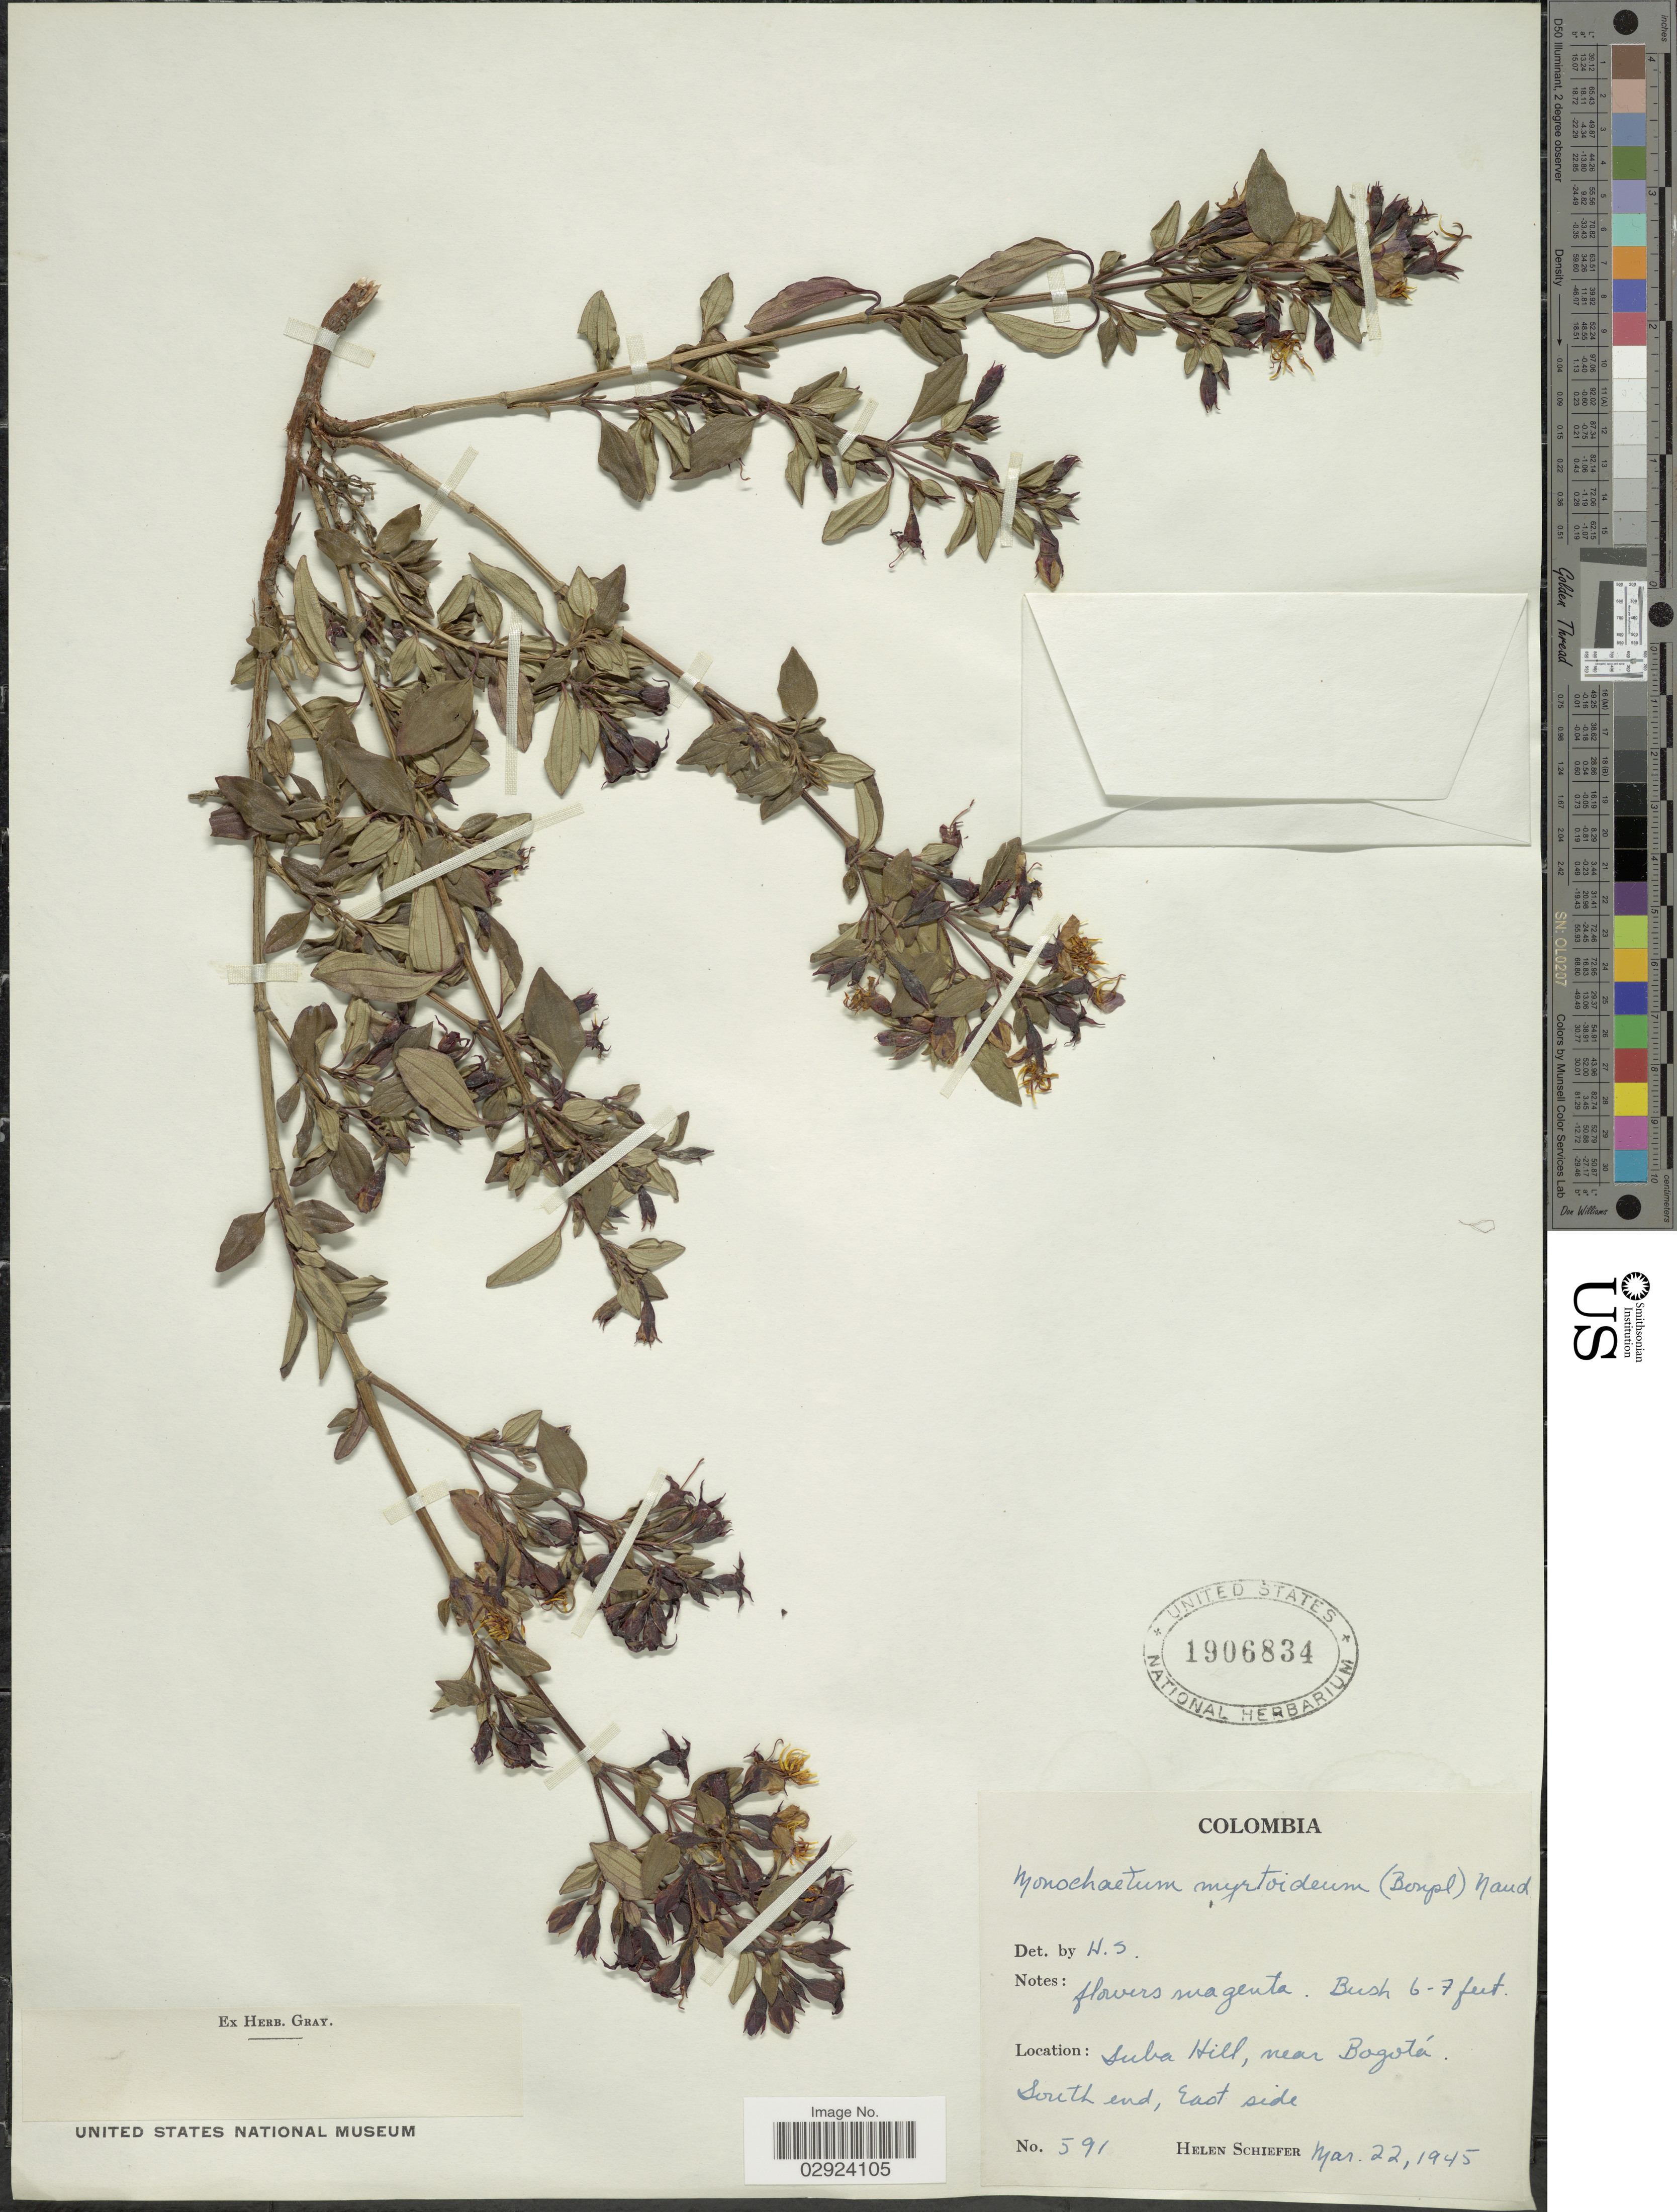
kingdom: Plantae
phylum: Tracheophyta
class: Magnoliopsida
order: Myrtales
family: Melastomataceae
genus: Monochaetum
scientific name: Monochaetum myrtoideum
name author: Naudin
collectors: H. Schiefer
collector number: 591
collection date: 1945-03-22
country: Colombia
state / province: Bogota D.C.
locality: Suba Hill, near Bogotá, south end, East side.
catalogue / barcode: US 1906834